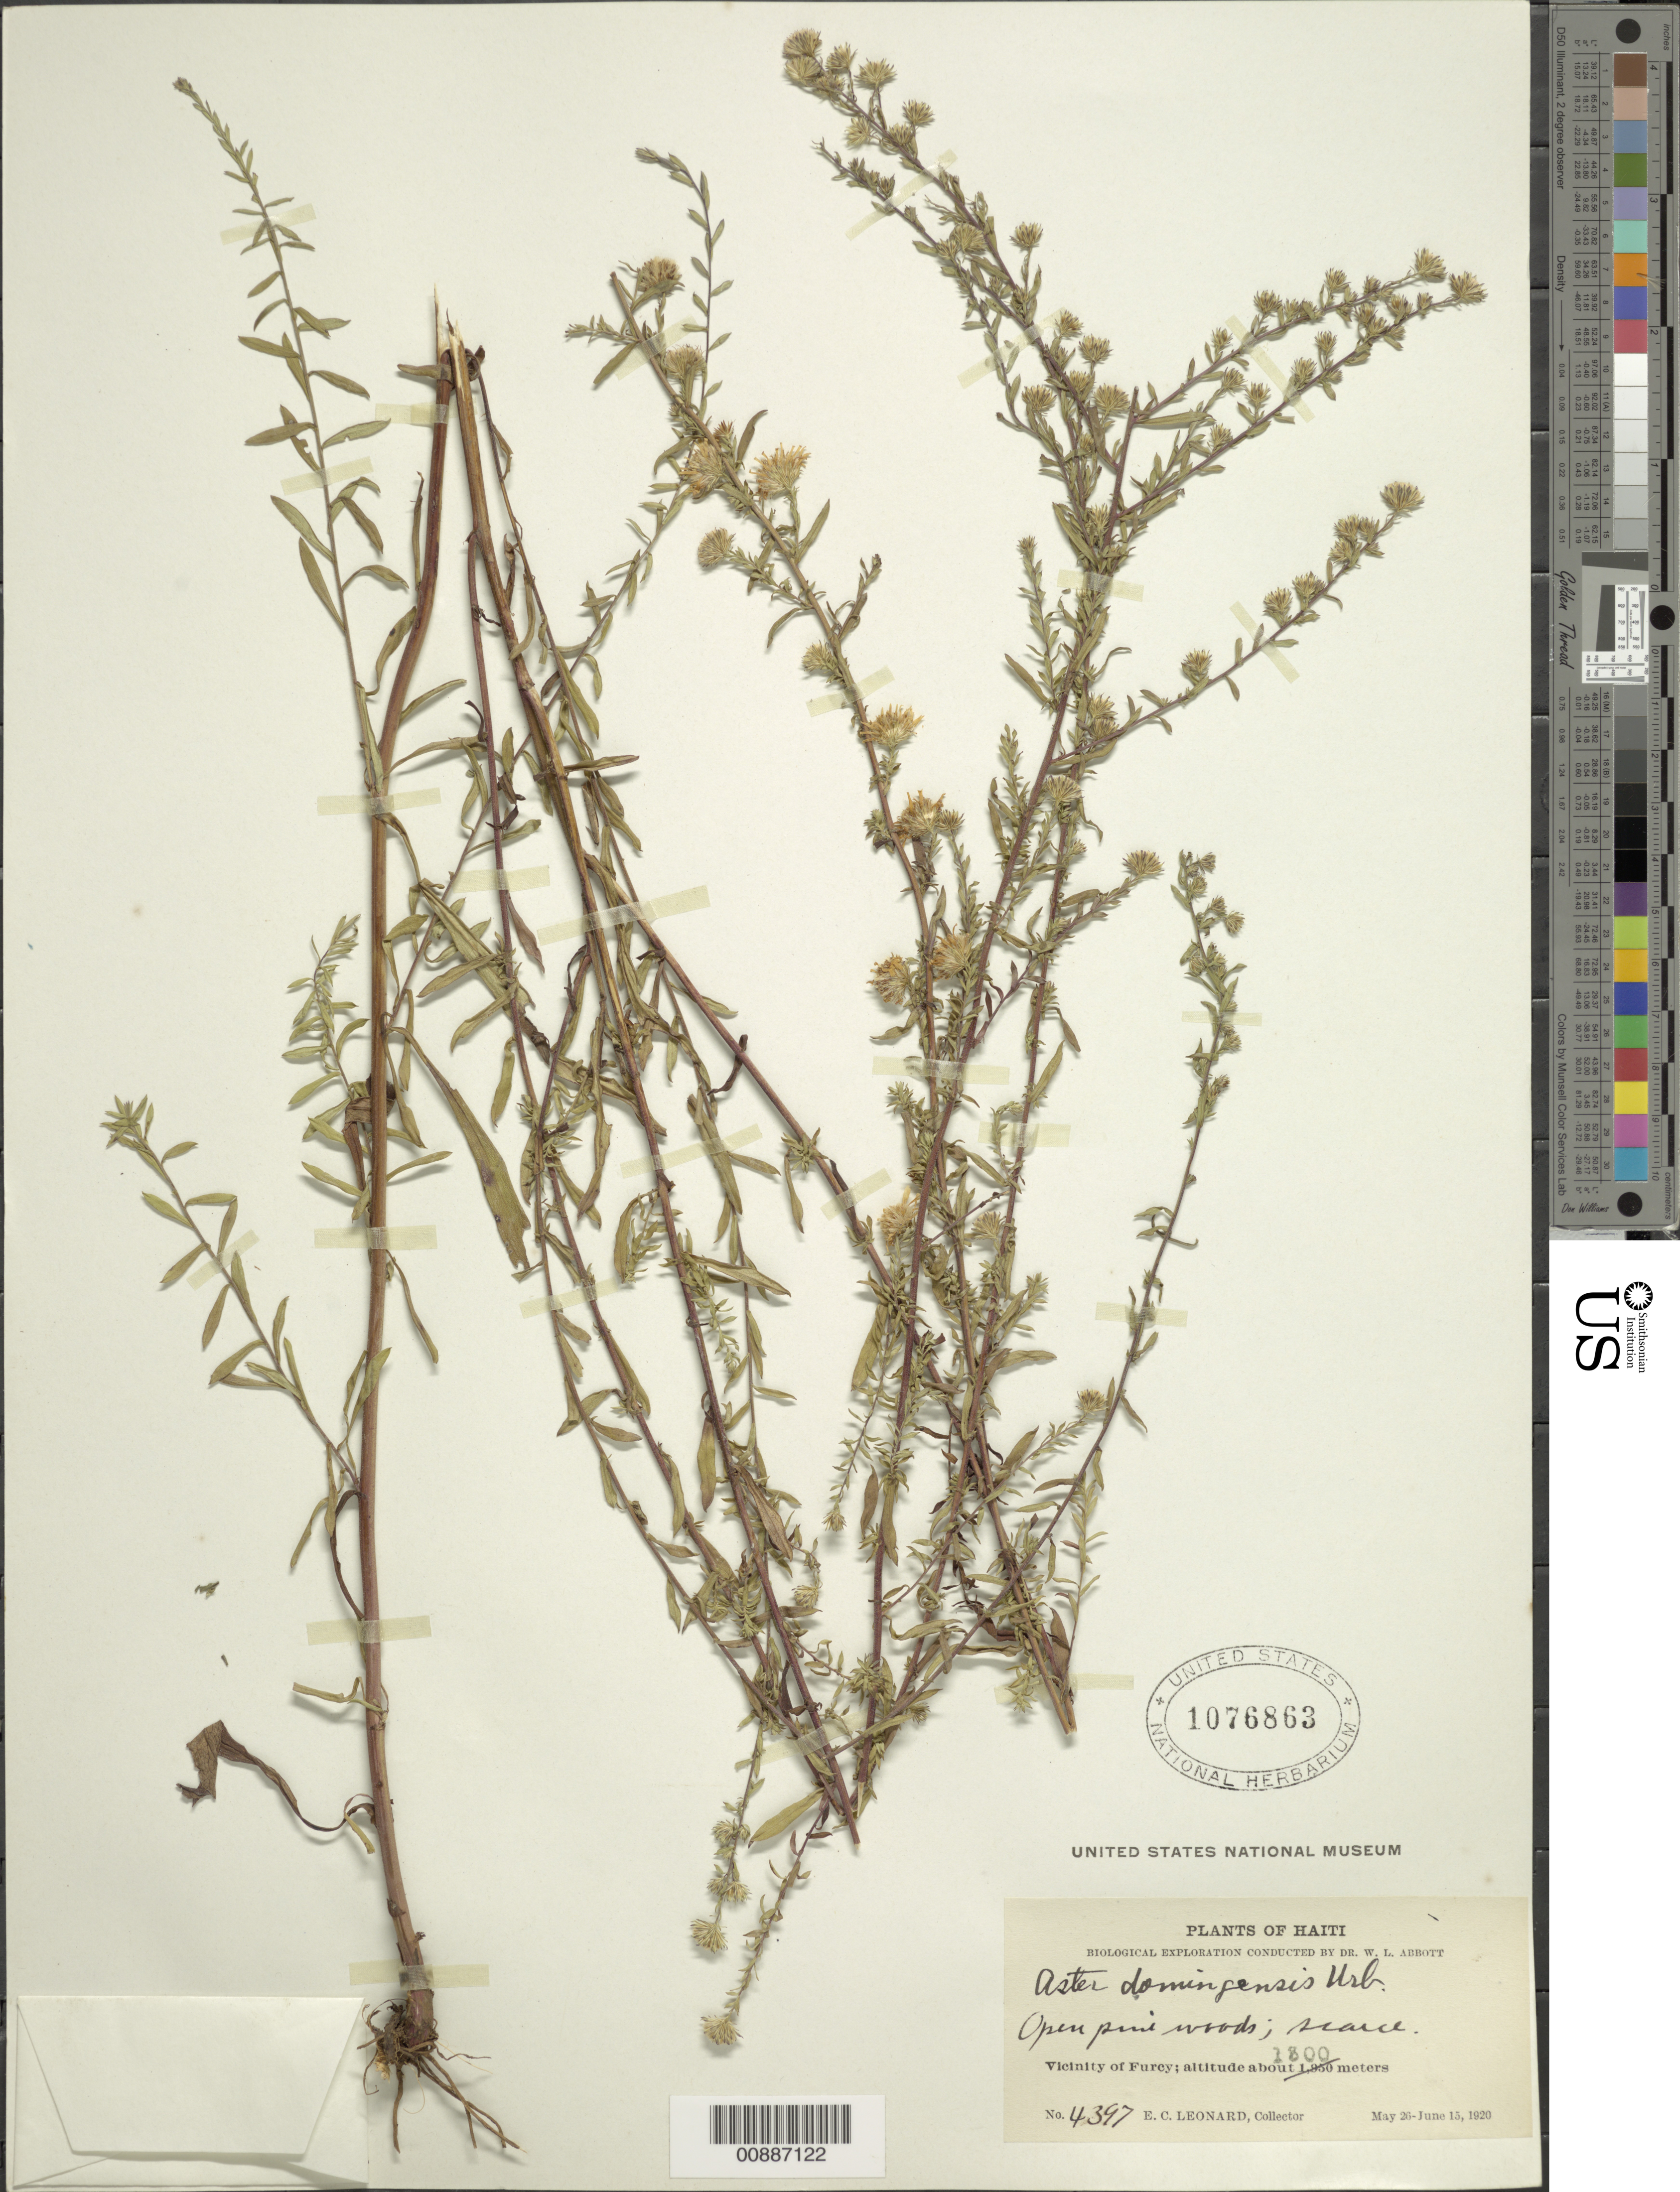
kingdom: Plantae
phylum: Tracheophyta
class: Magnoliopsida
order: Asterales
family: Asteraceae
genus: Symphyotrichum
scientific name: Symphyotrichum domingensis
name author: (Urb.) G.L. Nesom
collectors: E. C. Leonard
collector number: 4397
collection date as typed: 26 May 1920 to 15 Jun 1920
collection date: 1920-05-26/1920-06-15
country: Haiti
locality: Vicinity of Furcy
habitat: Open pine woods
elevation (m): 1800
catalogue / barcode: US 1076863